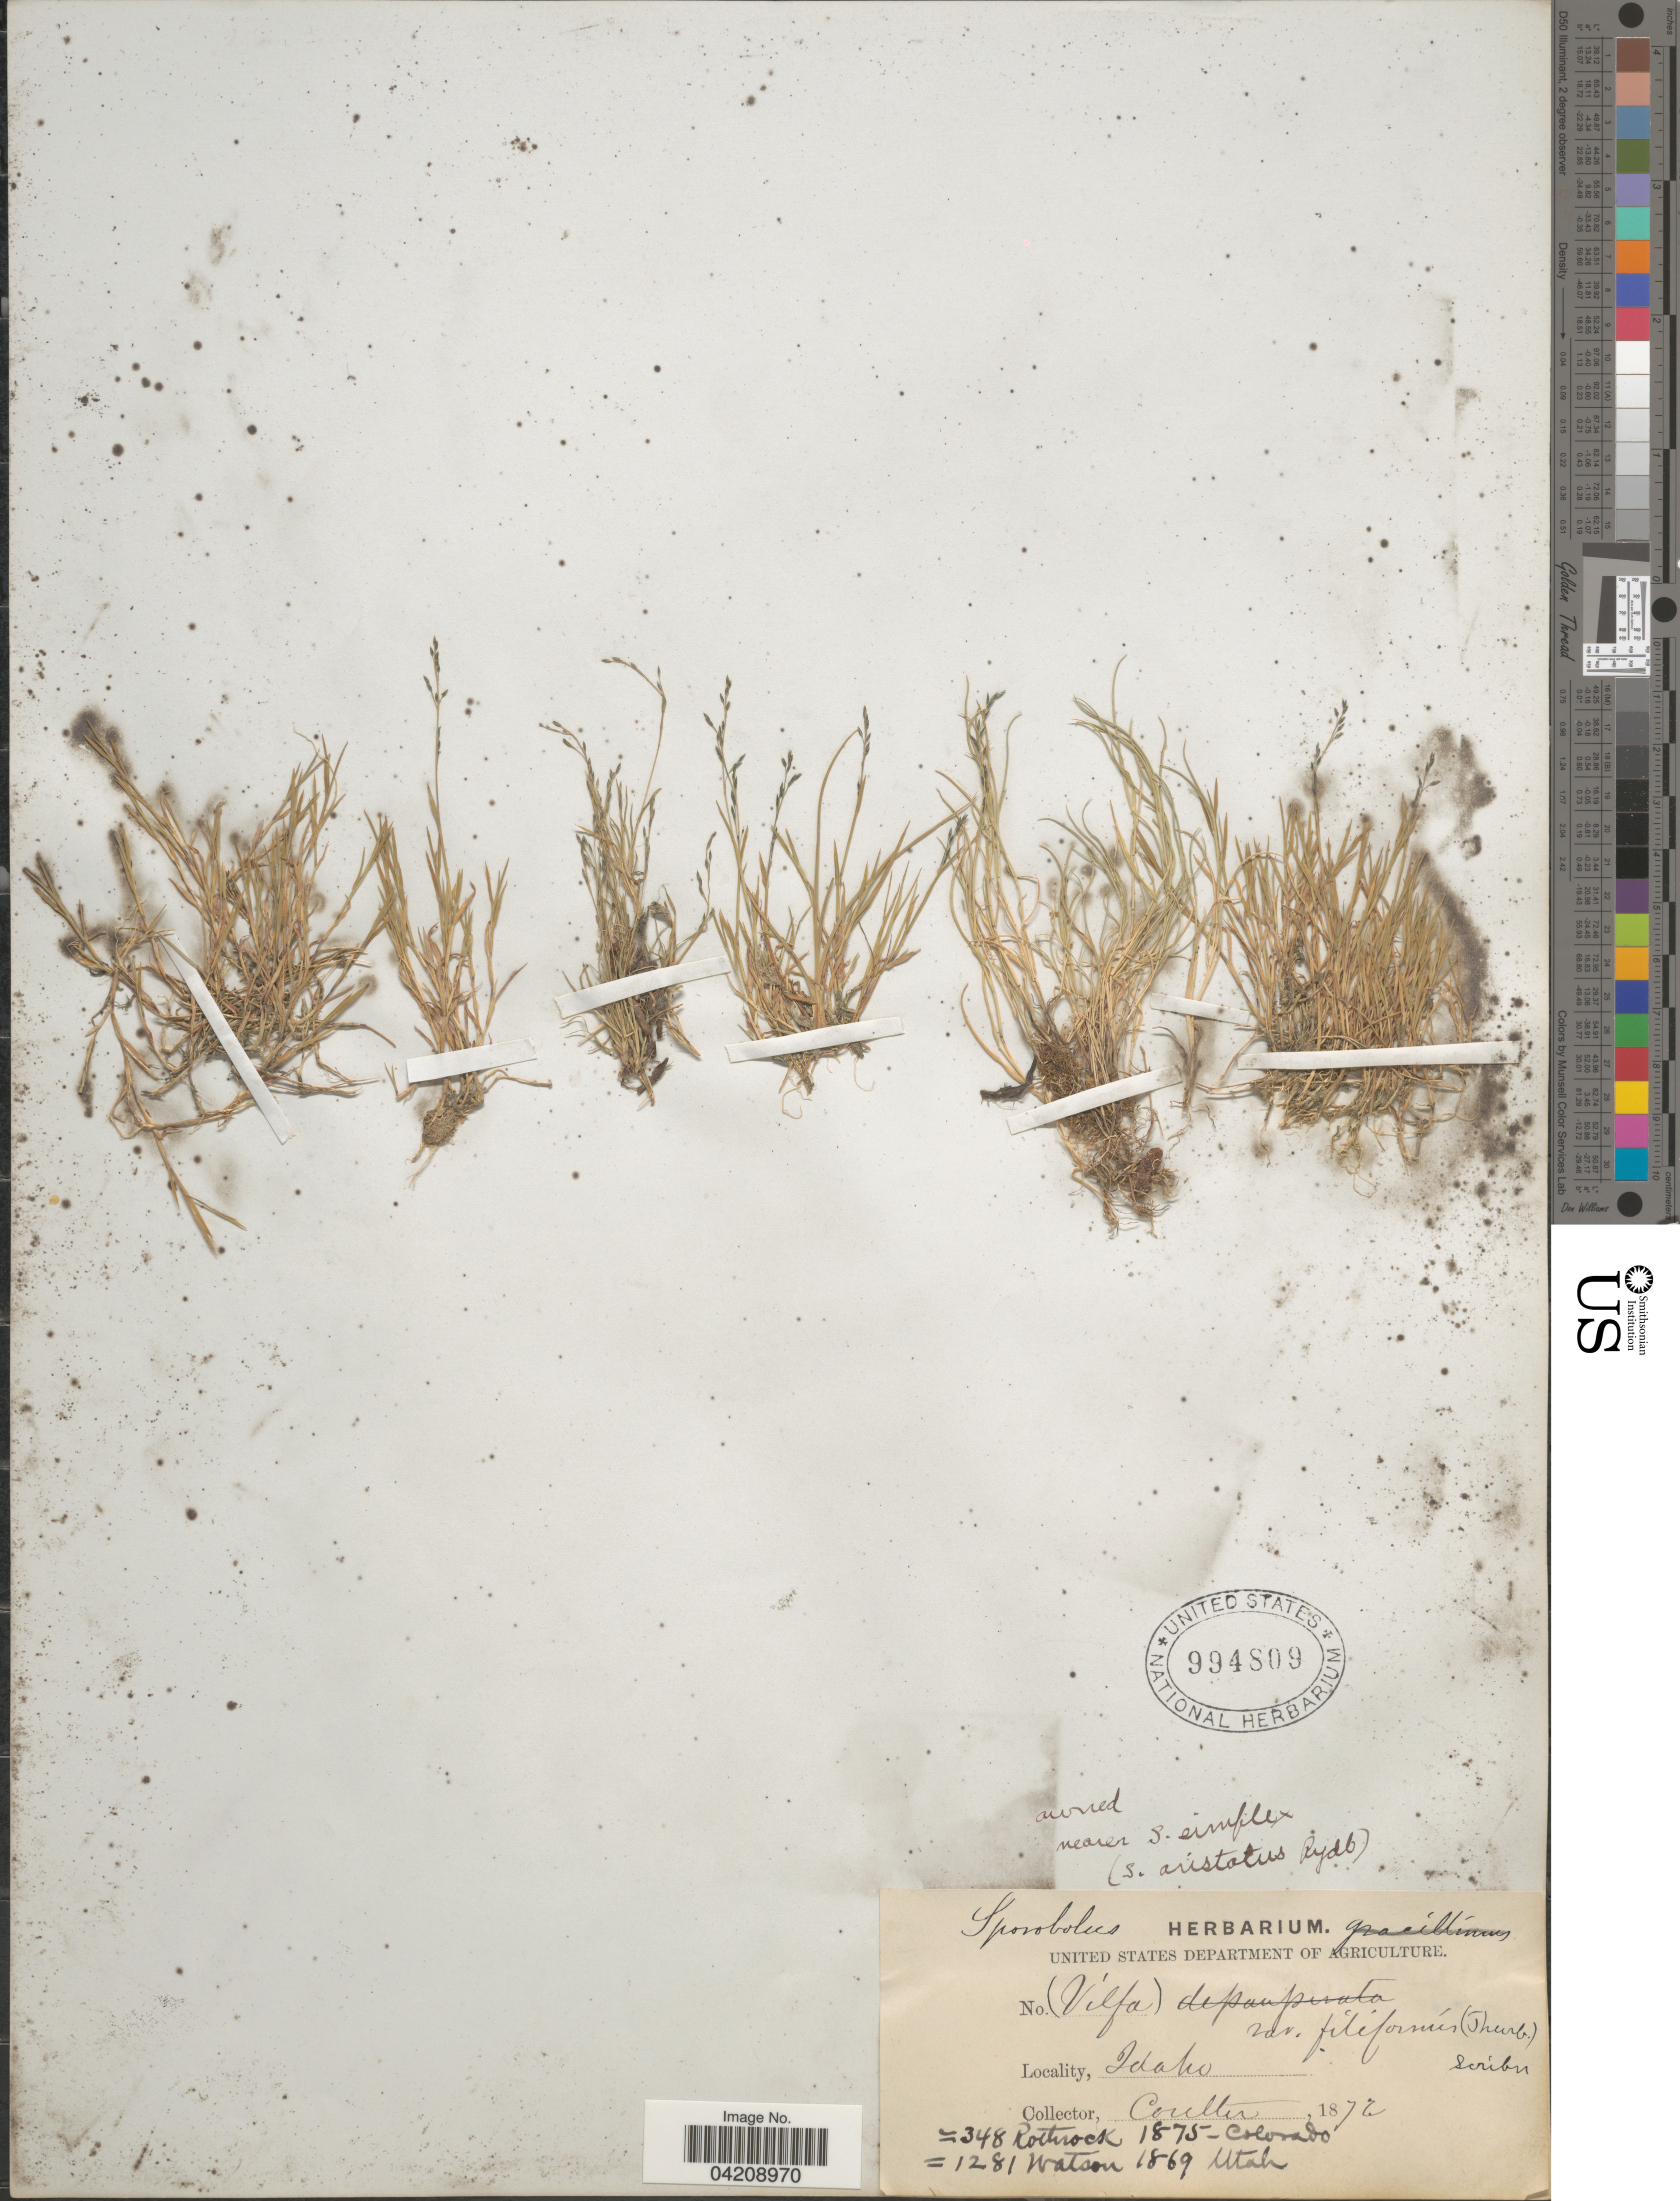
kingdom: Plantae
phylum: Tracheophyta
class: Liliopsida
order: Poales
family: Poaceae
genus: Muhlenbergia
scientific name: Muhlenbergia filiformis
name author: (Thurb. ex S. Watson) Rydb.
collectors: -- Watson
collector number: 1281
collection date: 1869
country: United States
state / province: Utah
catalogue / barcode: US 994809-3